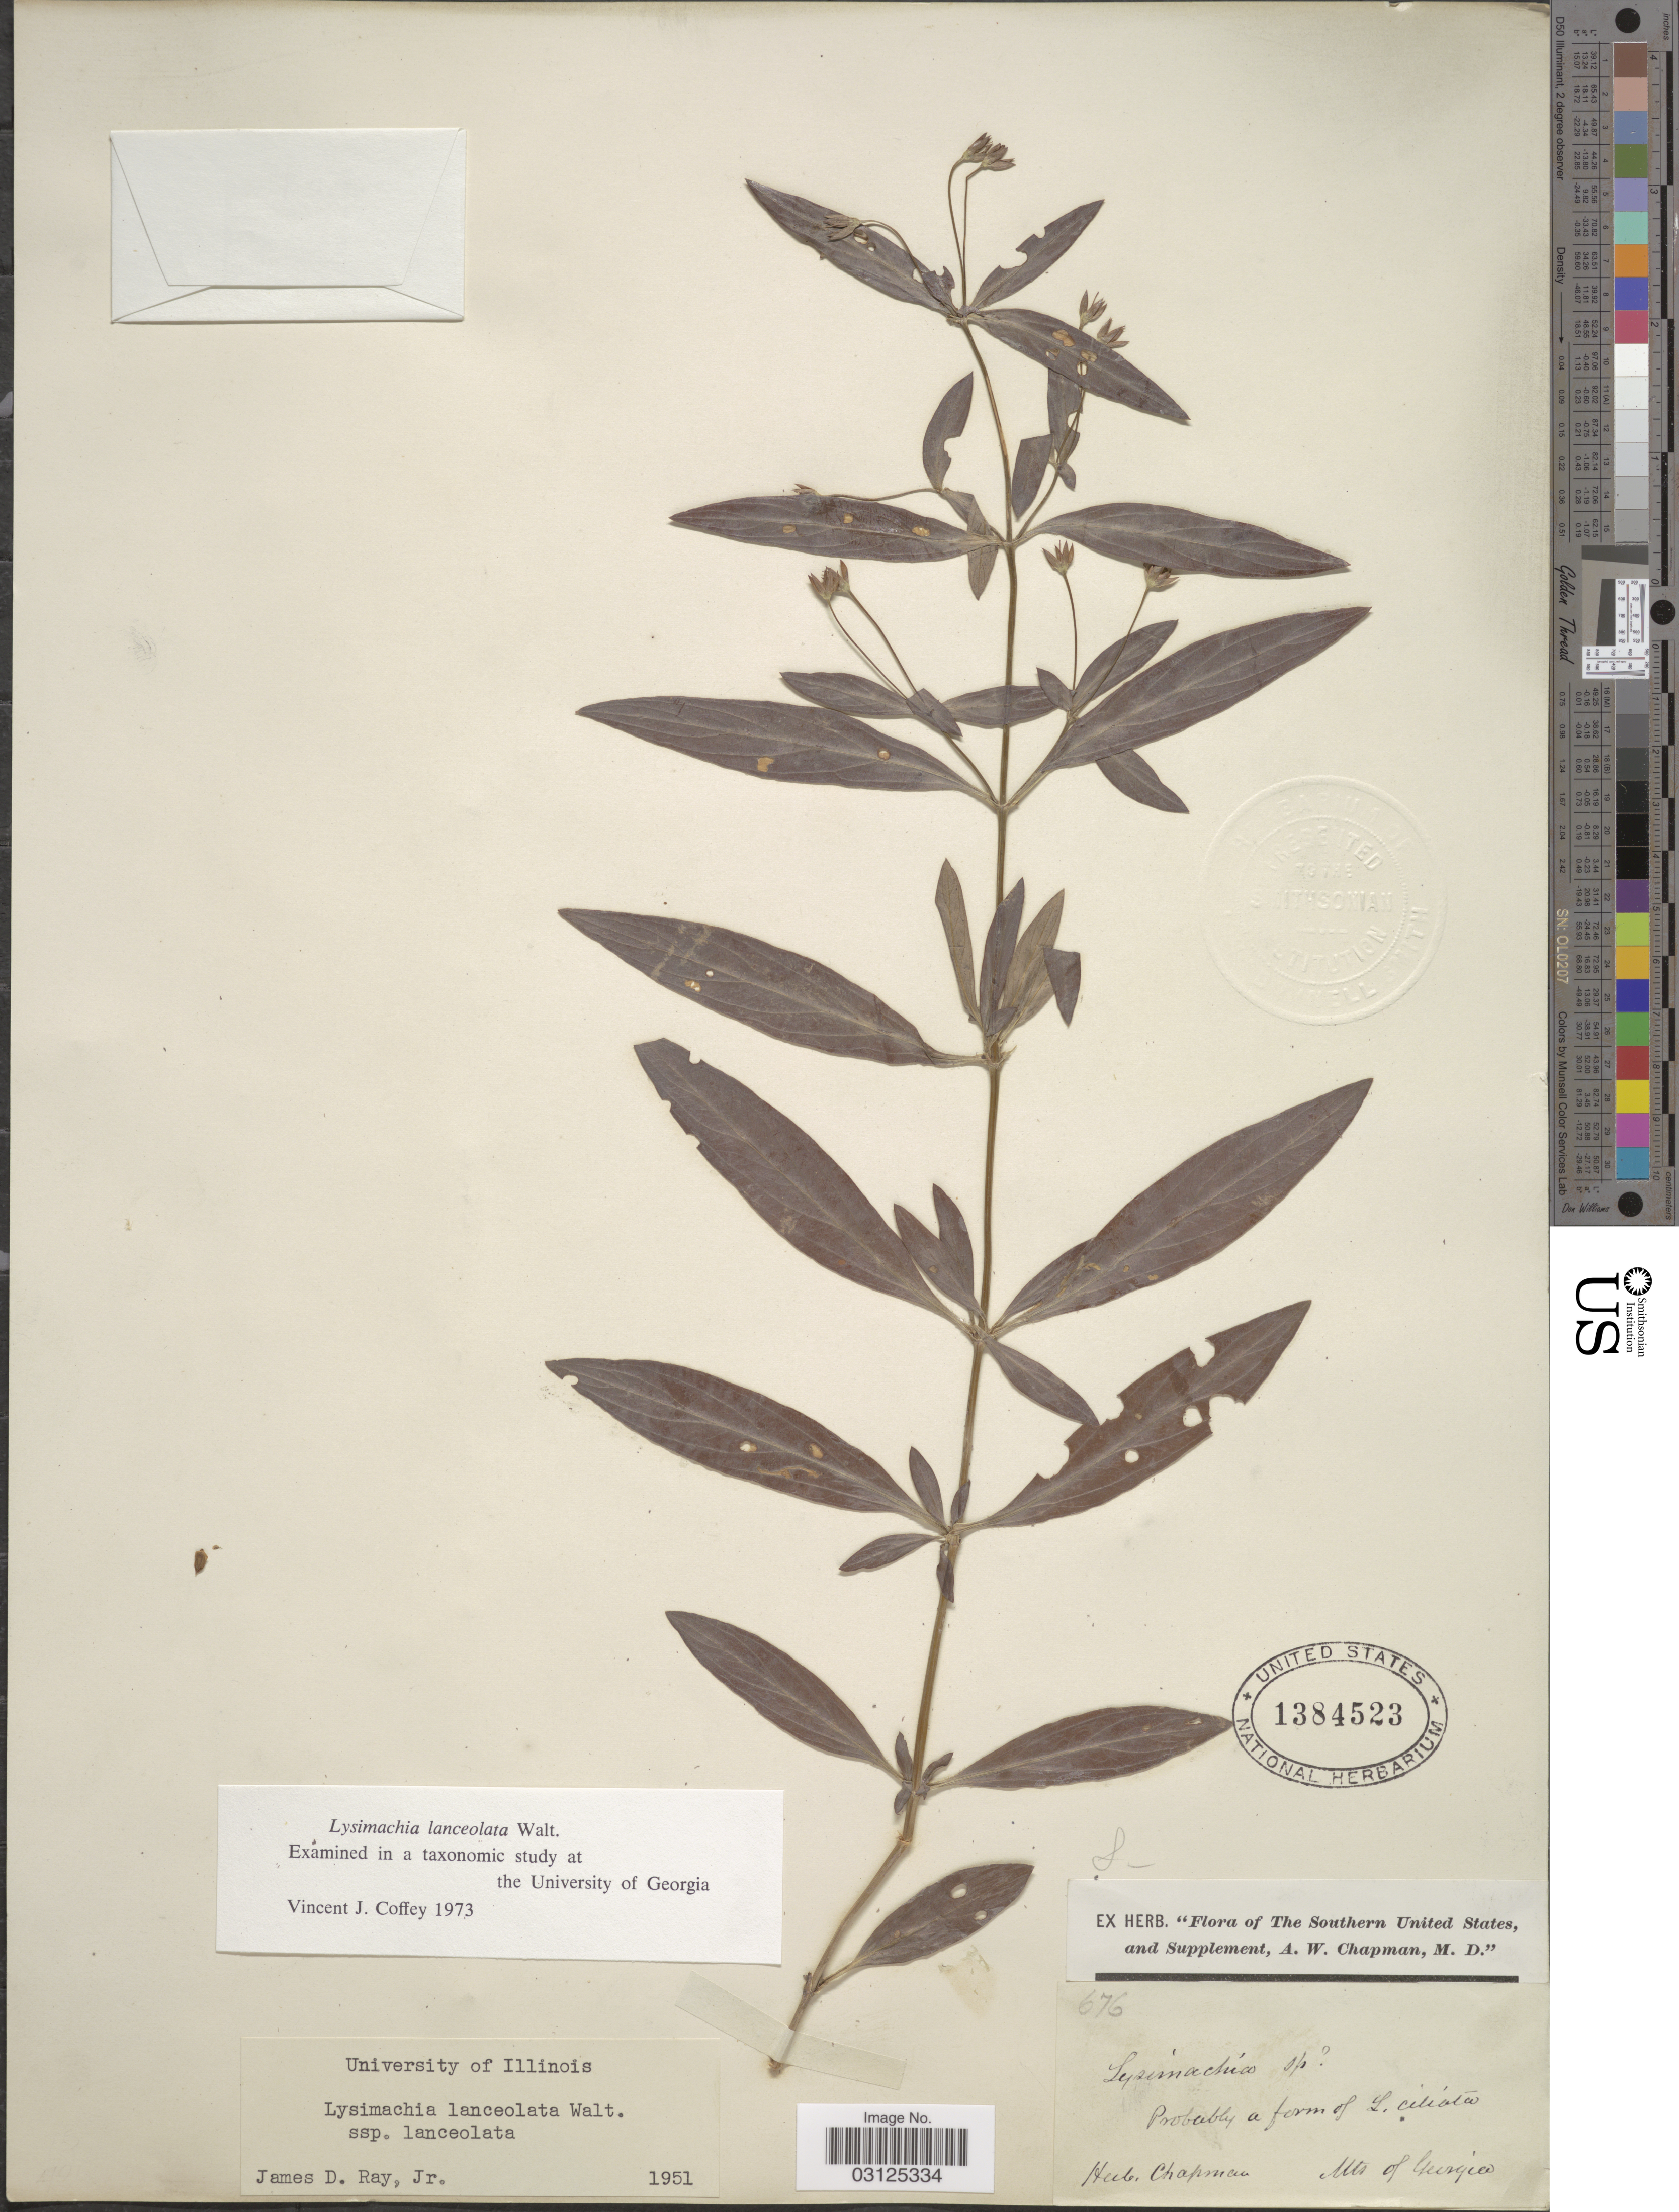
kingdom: Plantae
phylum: Tracheophyta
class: Magnoliopsida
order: Ericales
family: Primulaceae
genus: Steironema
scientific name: Steironema lanceolatum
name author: (Walter) A. Gray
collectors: ex herb. Chapman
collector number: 676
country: United States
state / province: Georgia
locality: The Southern United States, and Supplement. Mts of Georgia.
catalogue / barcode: US 1384523